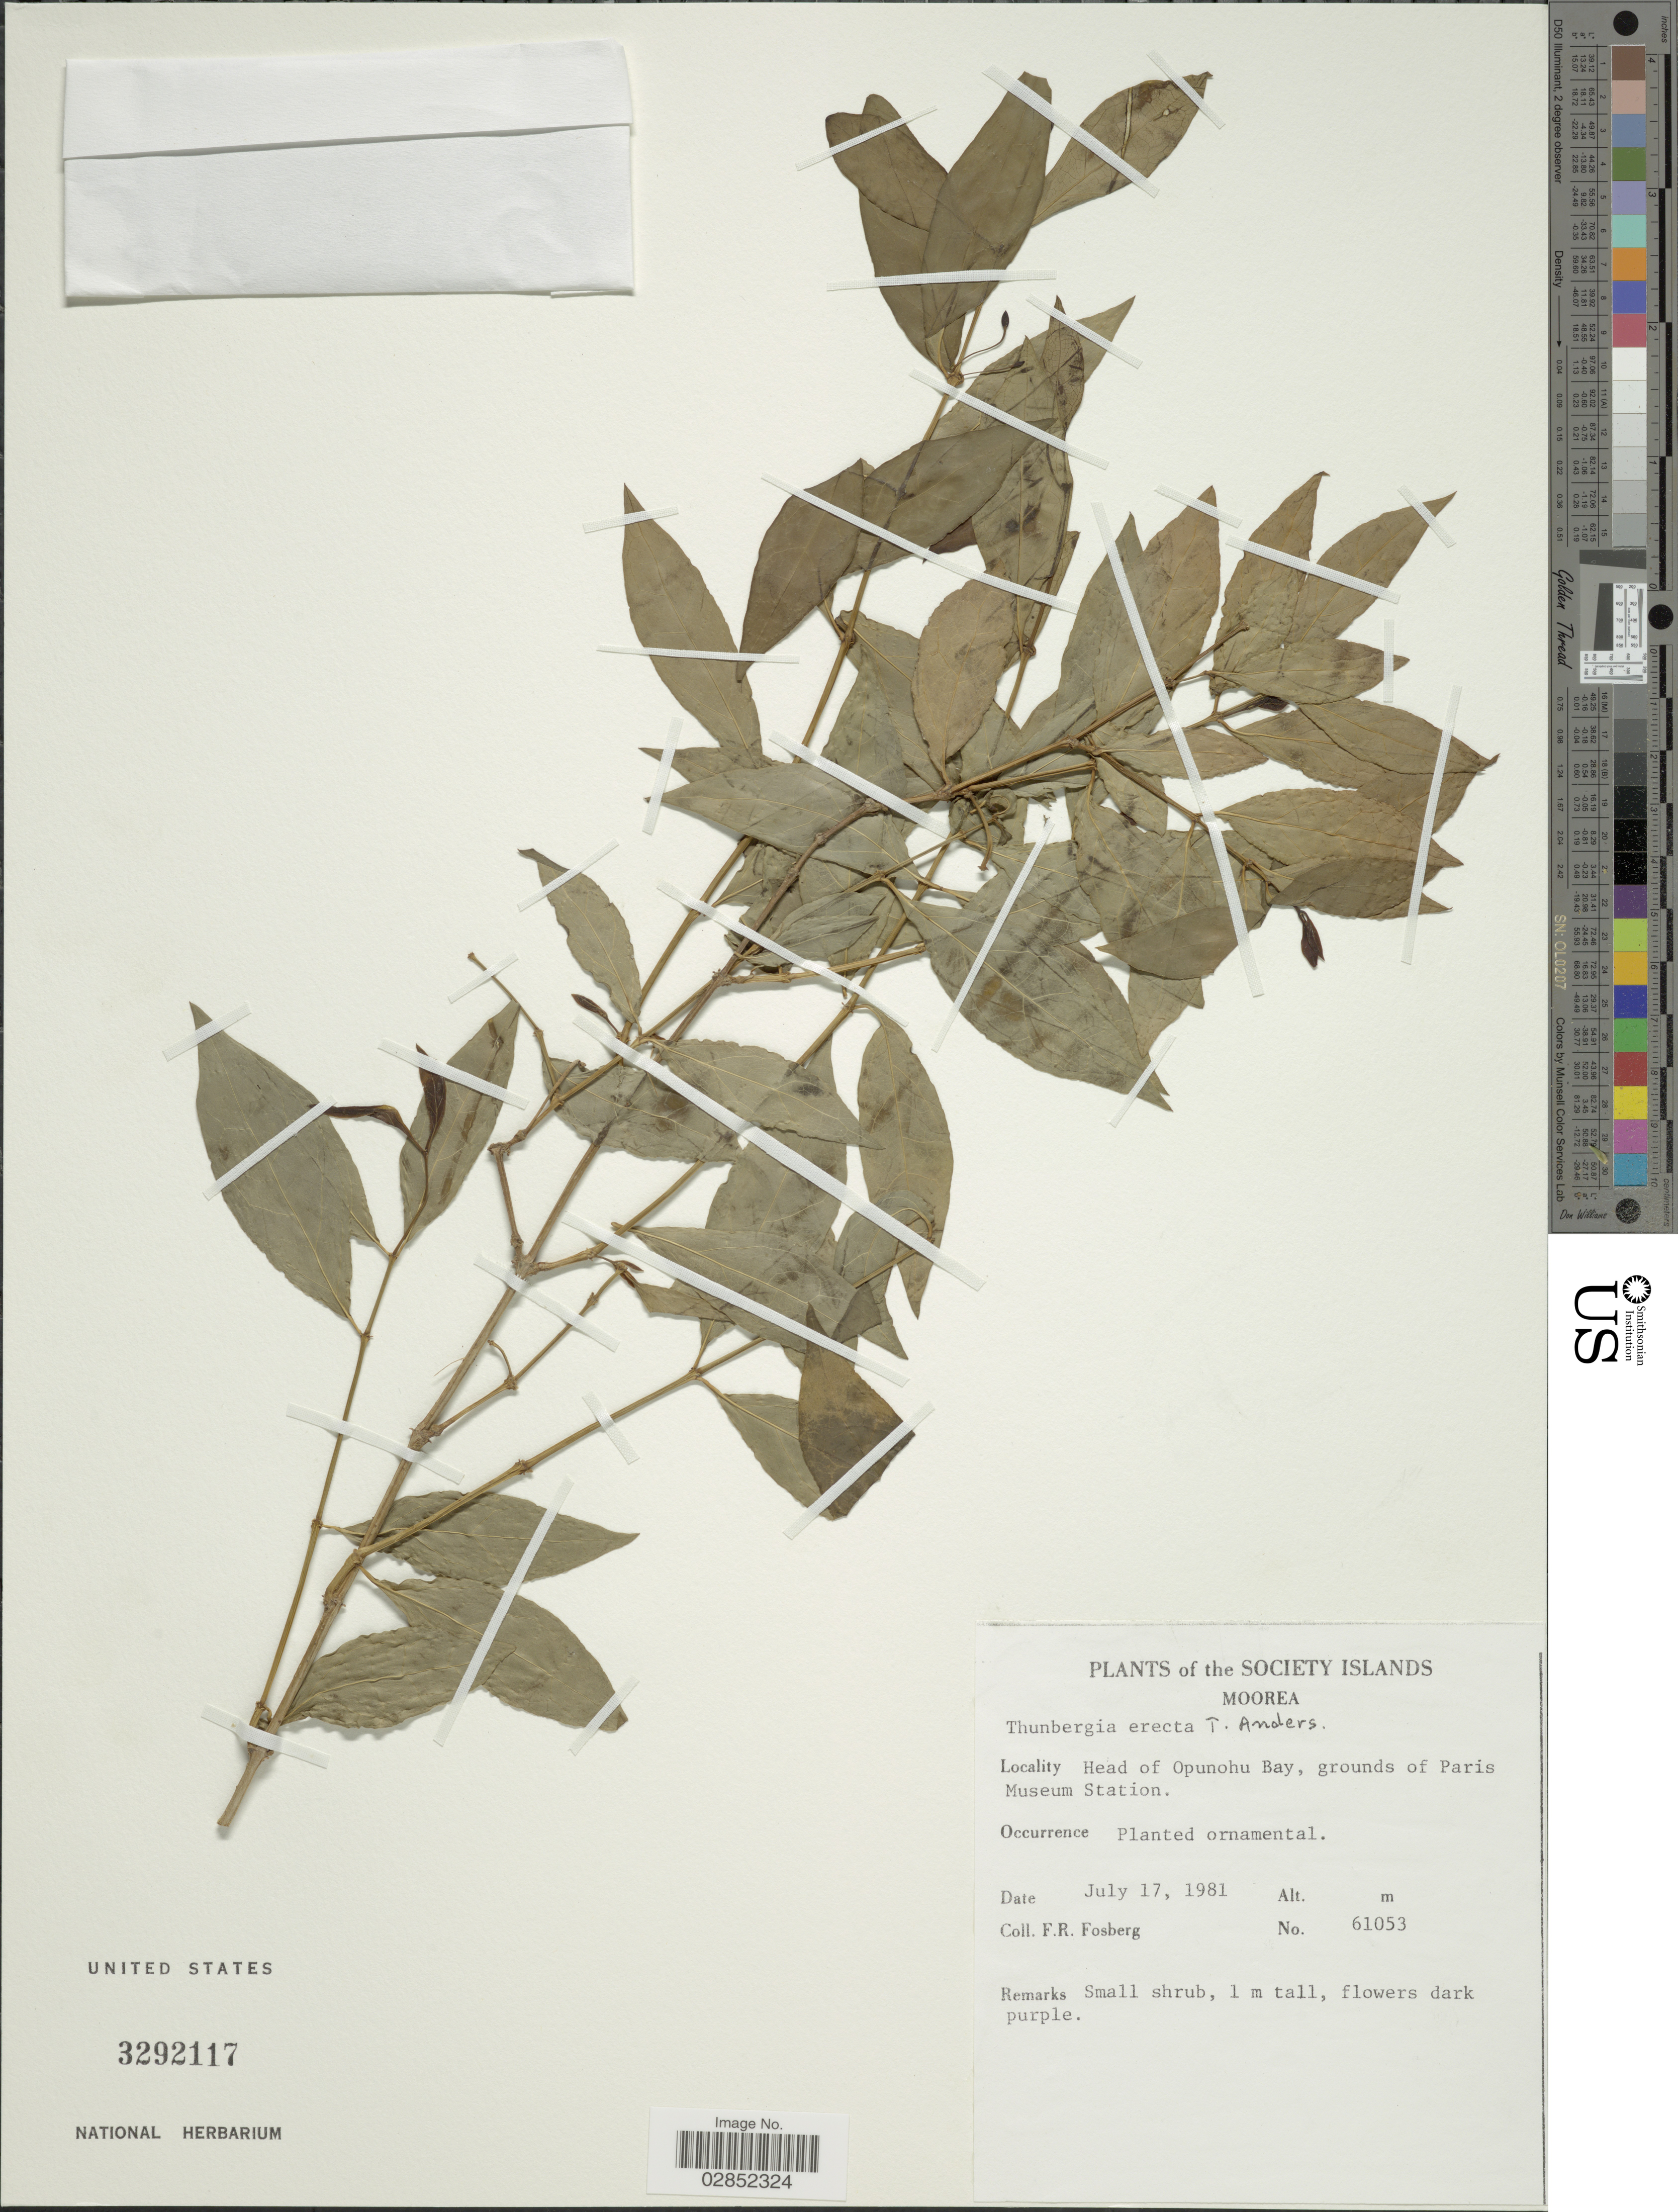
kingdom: Plantae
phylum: Tracheophyta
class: Magnoliopsida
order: Lamiales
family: Acanthaceae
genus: Thunbergia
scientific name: Thunbergia erecta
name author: (Benth.) T. Anderson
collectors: F. R. Fosberg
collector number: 61053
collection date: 1981-07-17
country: French Polynesia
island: Moorea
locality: Society Islands. Moorea. Head of Opunohu Bay, grounds of Paris Museum Station.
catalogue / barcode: US 3292117